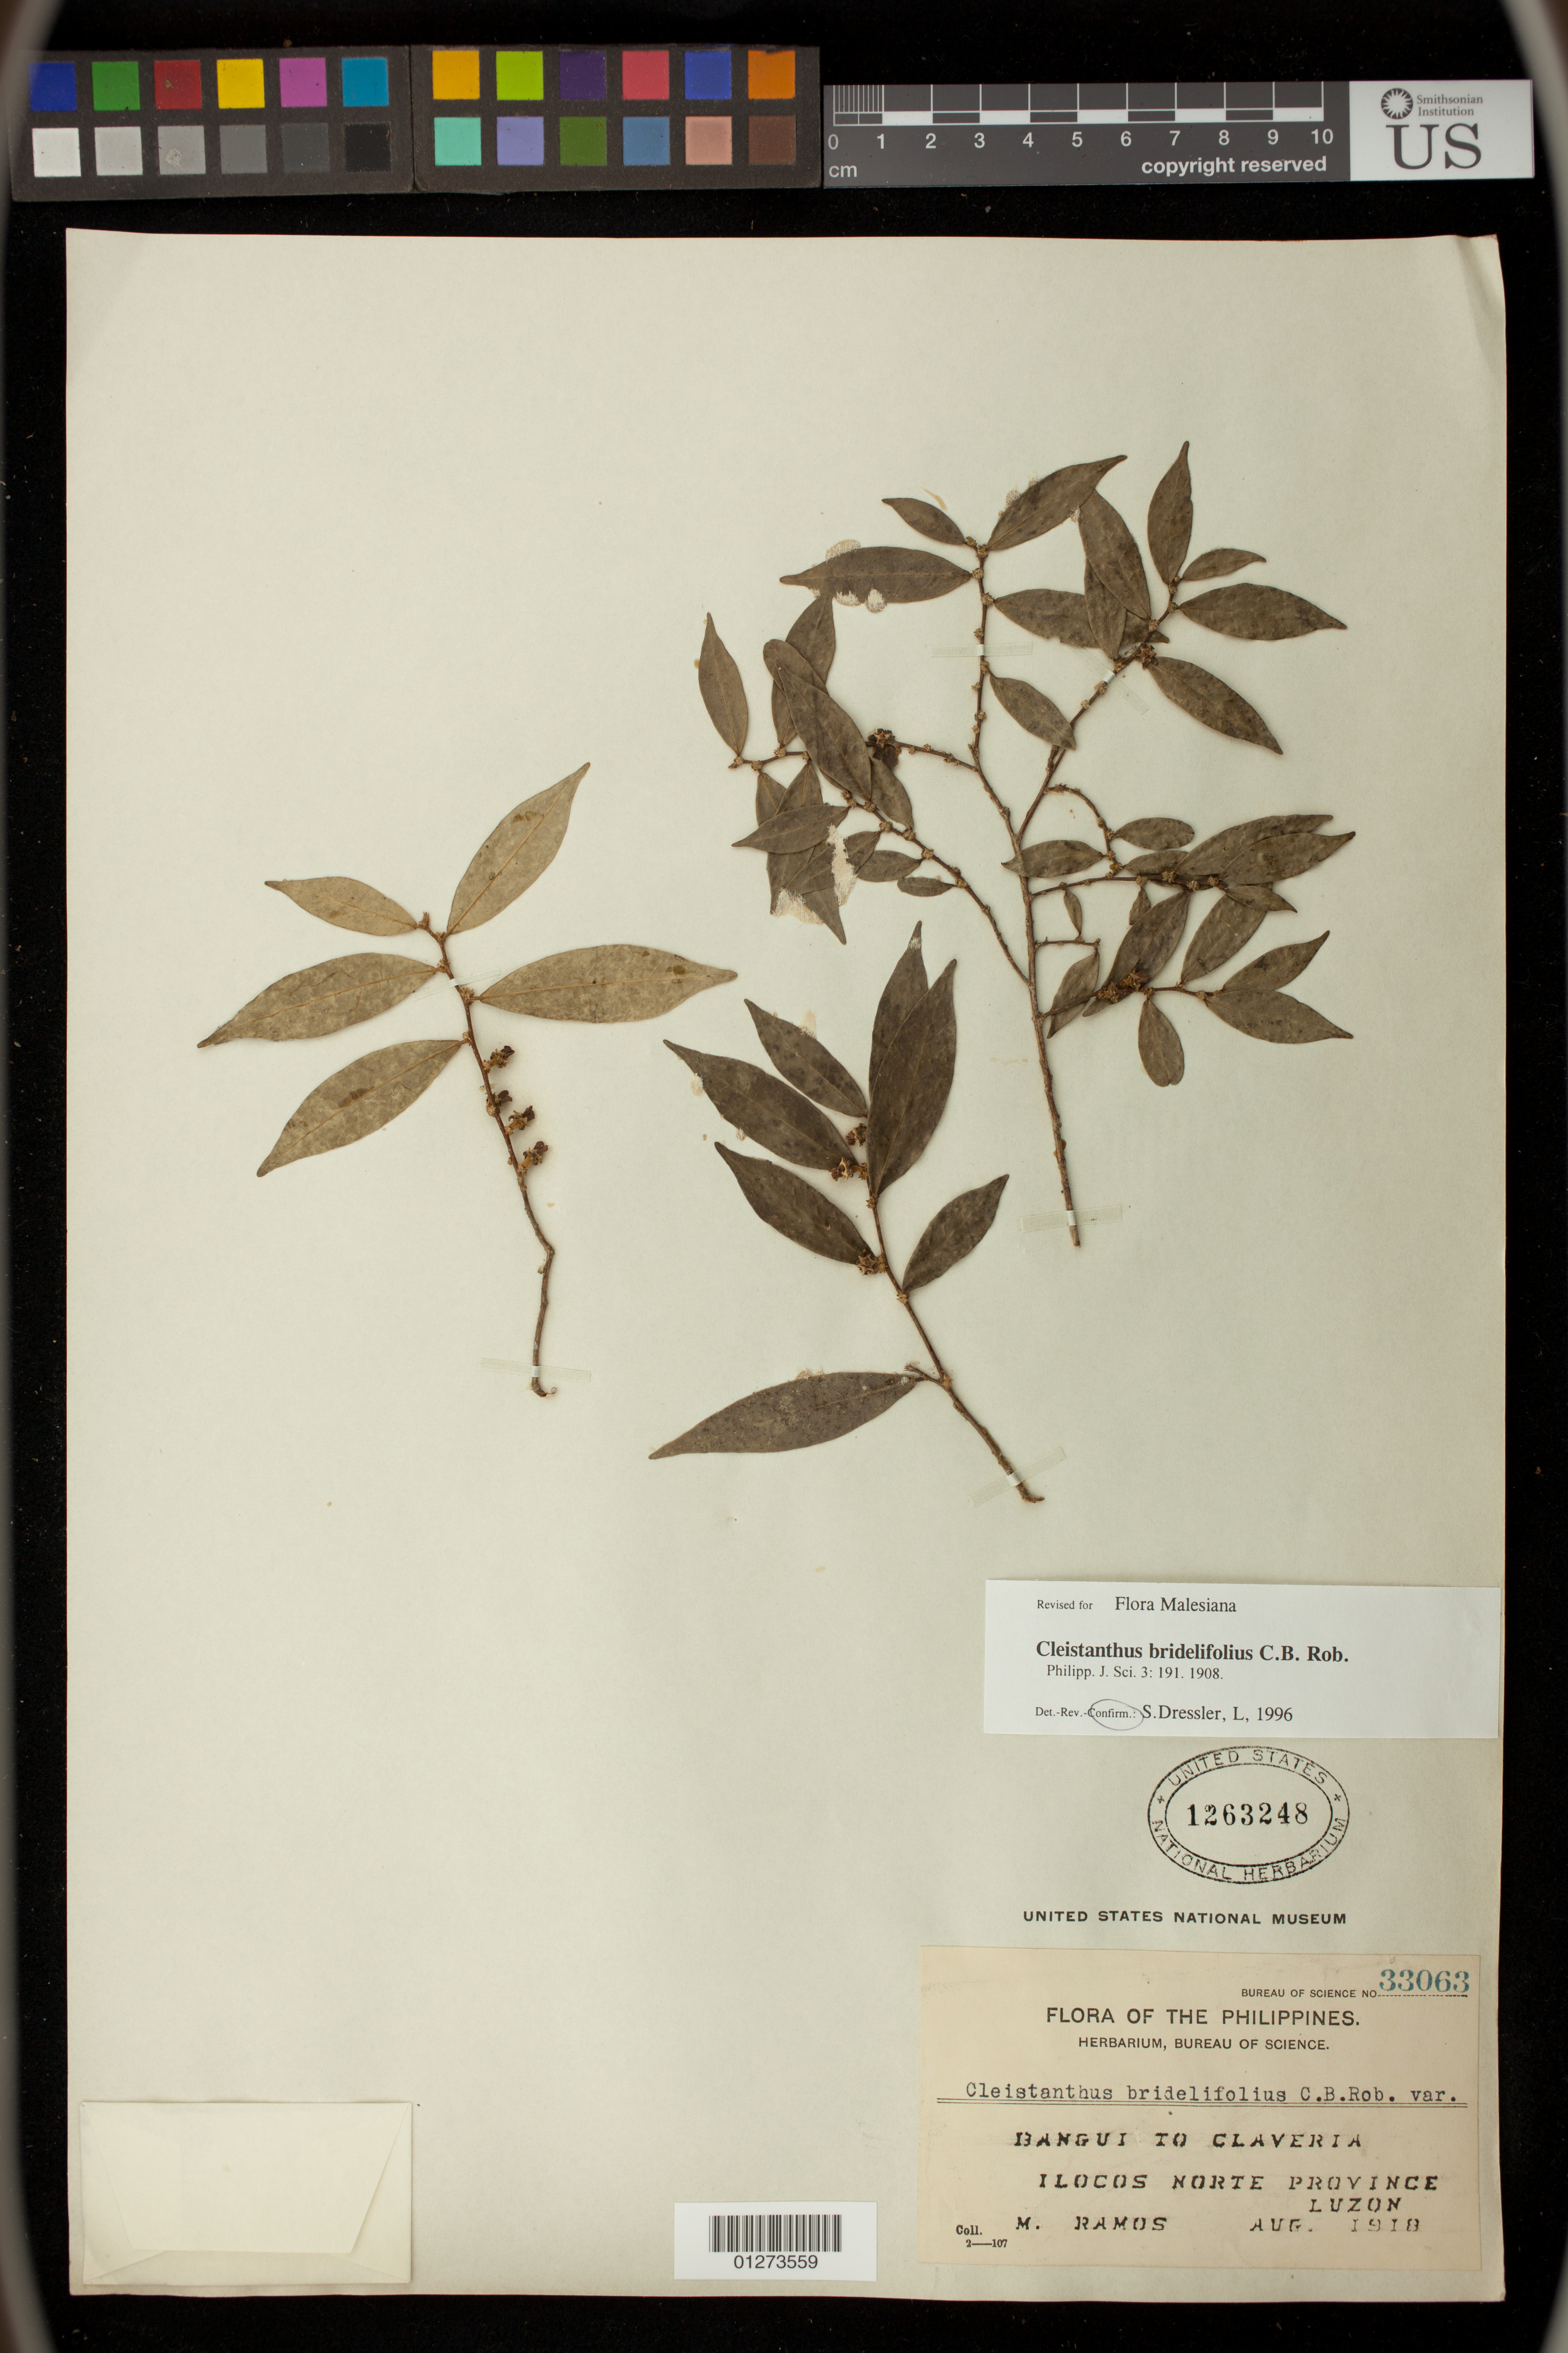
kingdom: Plantae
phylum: Tracheophyta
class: Magnoliopsida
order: Malpighiales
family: Phyllanthaceae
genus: Cleistanthus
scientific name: Cleistanthus brideliifolius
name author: C.B. Rob.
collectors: M. Ramos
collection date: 1918-08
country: Philippines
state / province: Ilocos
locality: Bangui to Claveria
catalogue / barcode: US 1263248